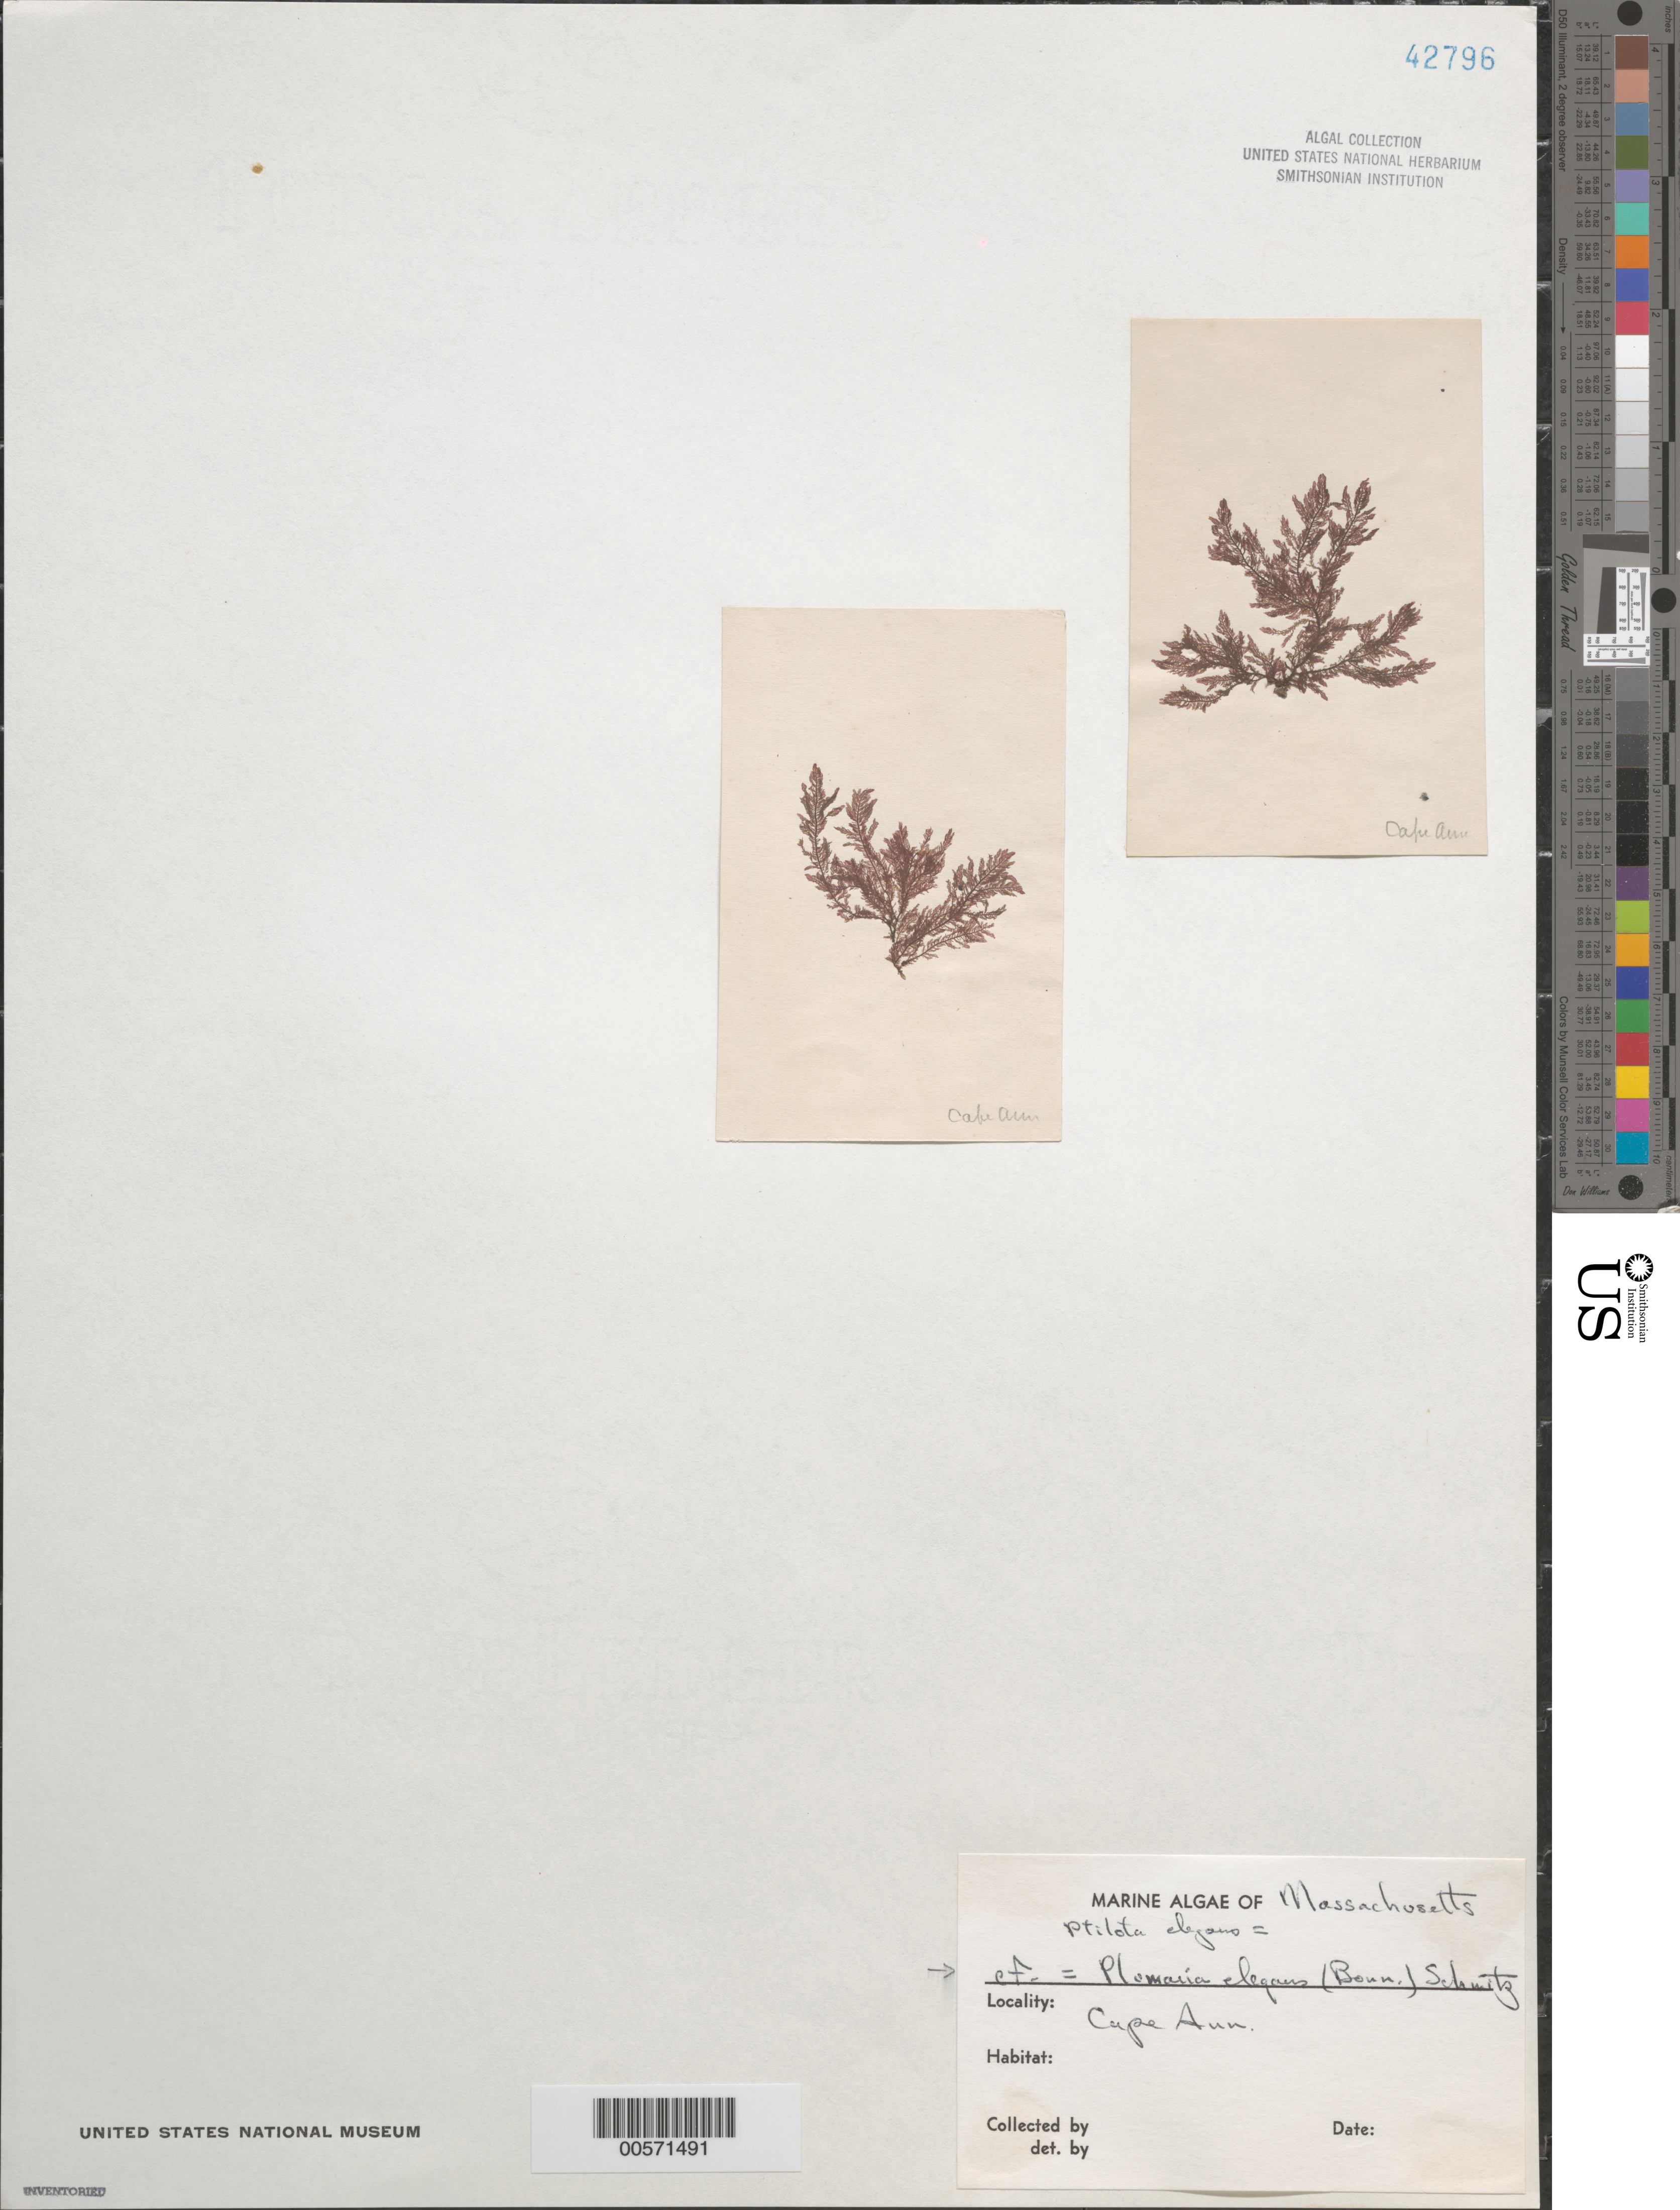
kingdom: Plantae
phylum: Rhodophyta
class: Florideophyceae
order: Ceramiales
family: Wrangeliaceae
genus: Plumaria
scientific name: Plumaria plumosa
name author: (Hudson) Kuntze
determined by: Algae name updating Project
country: United States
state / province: Massachusetts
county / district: Essex County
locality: Cape Ann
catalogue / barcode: US 42796